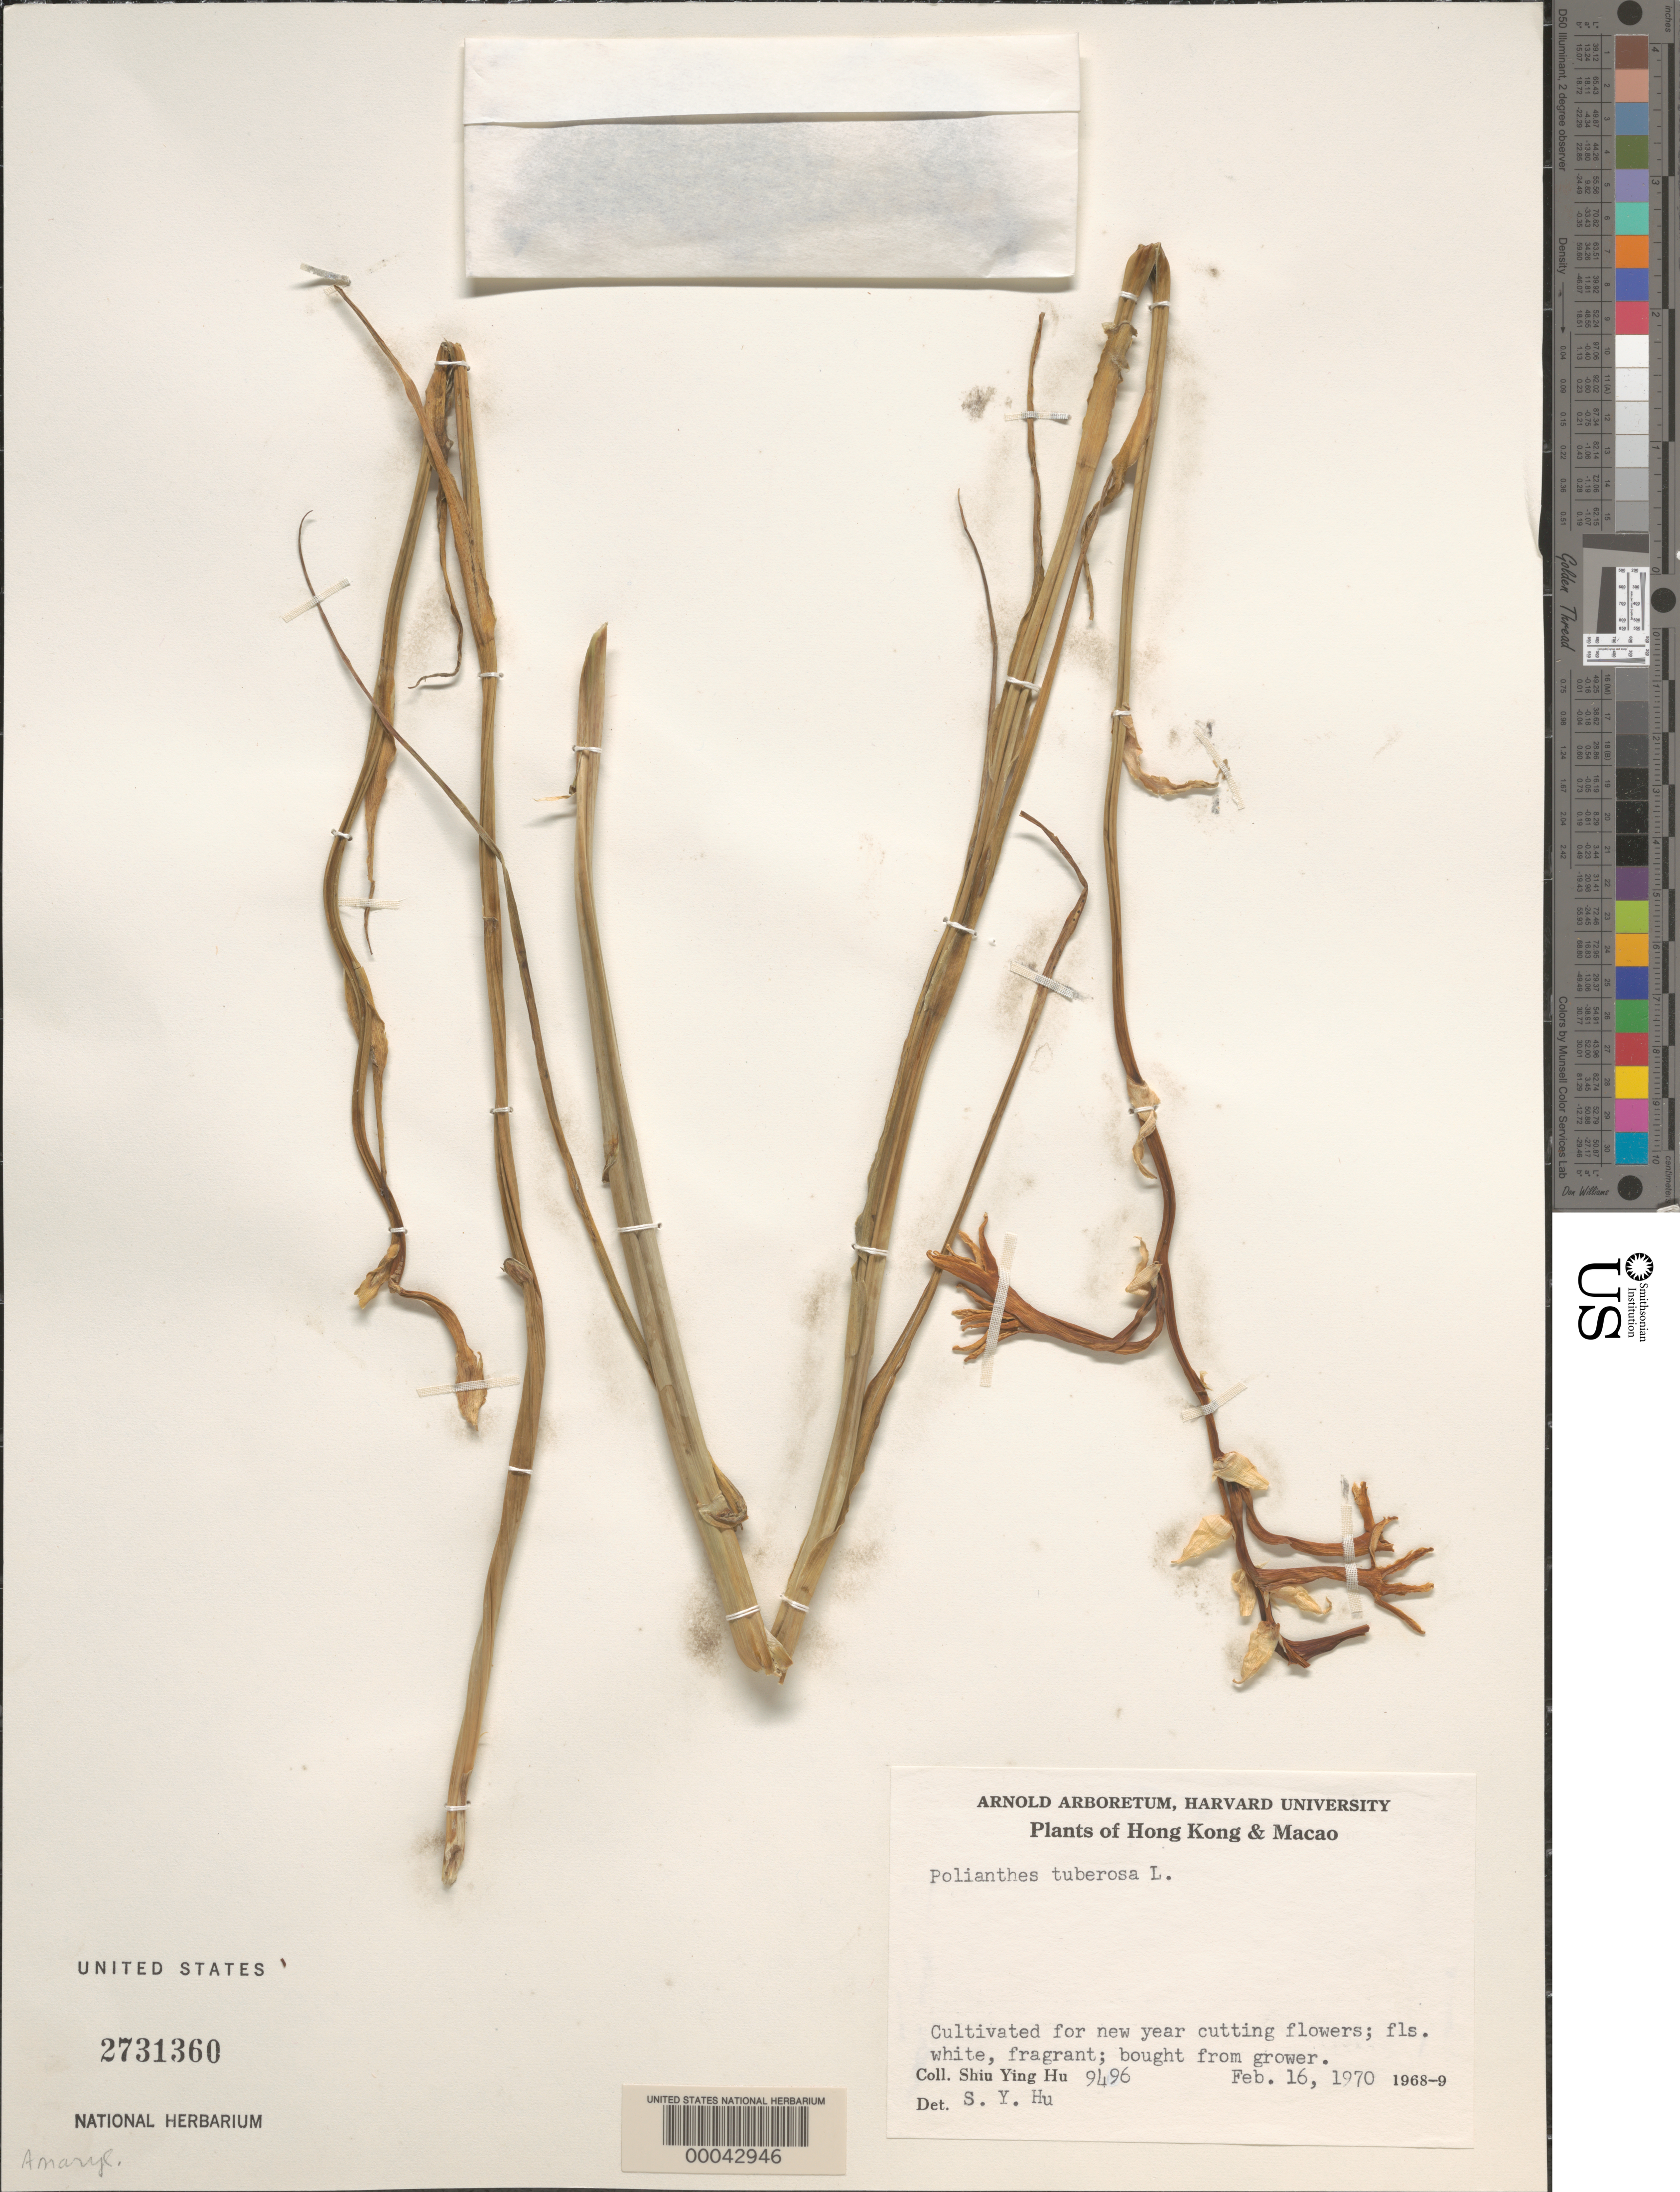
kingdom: Plantae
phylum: Tracheophyta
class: Liliopsida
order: Asparagales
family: Asparagaceae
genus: Polianthes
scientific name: Polianthes tuberosa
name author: L.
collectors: S. Y. Hu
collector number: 9496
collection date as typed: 16 Feb 1970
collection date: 1970-02-16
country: China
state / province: Hong Kong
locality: Macao.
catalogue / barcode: US 2731360